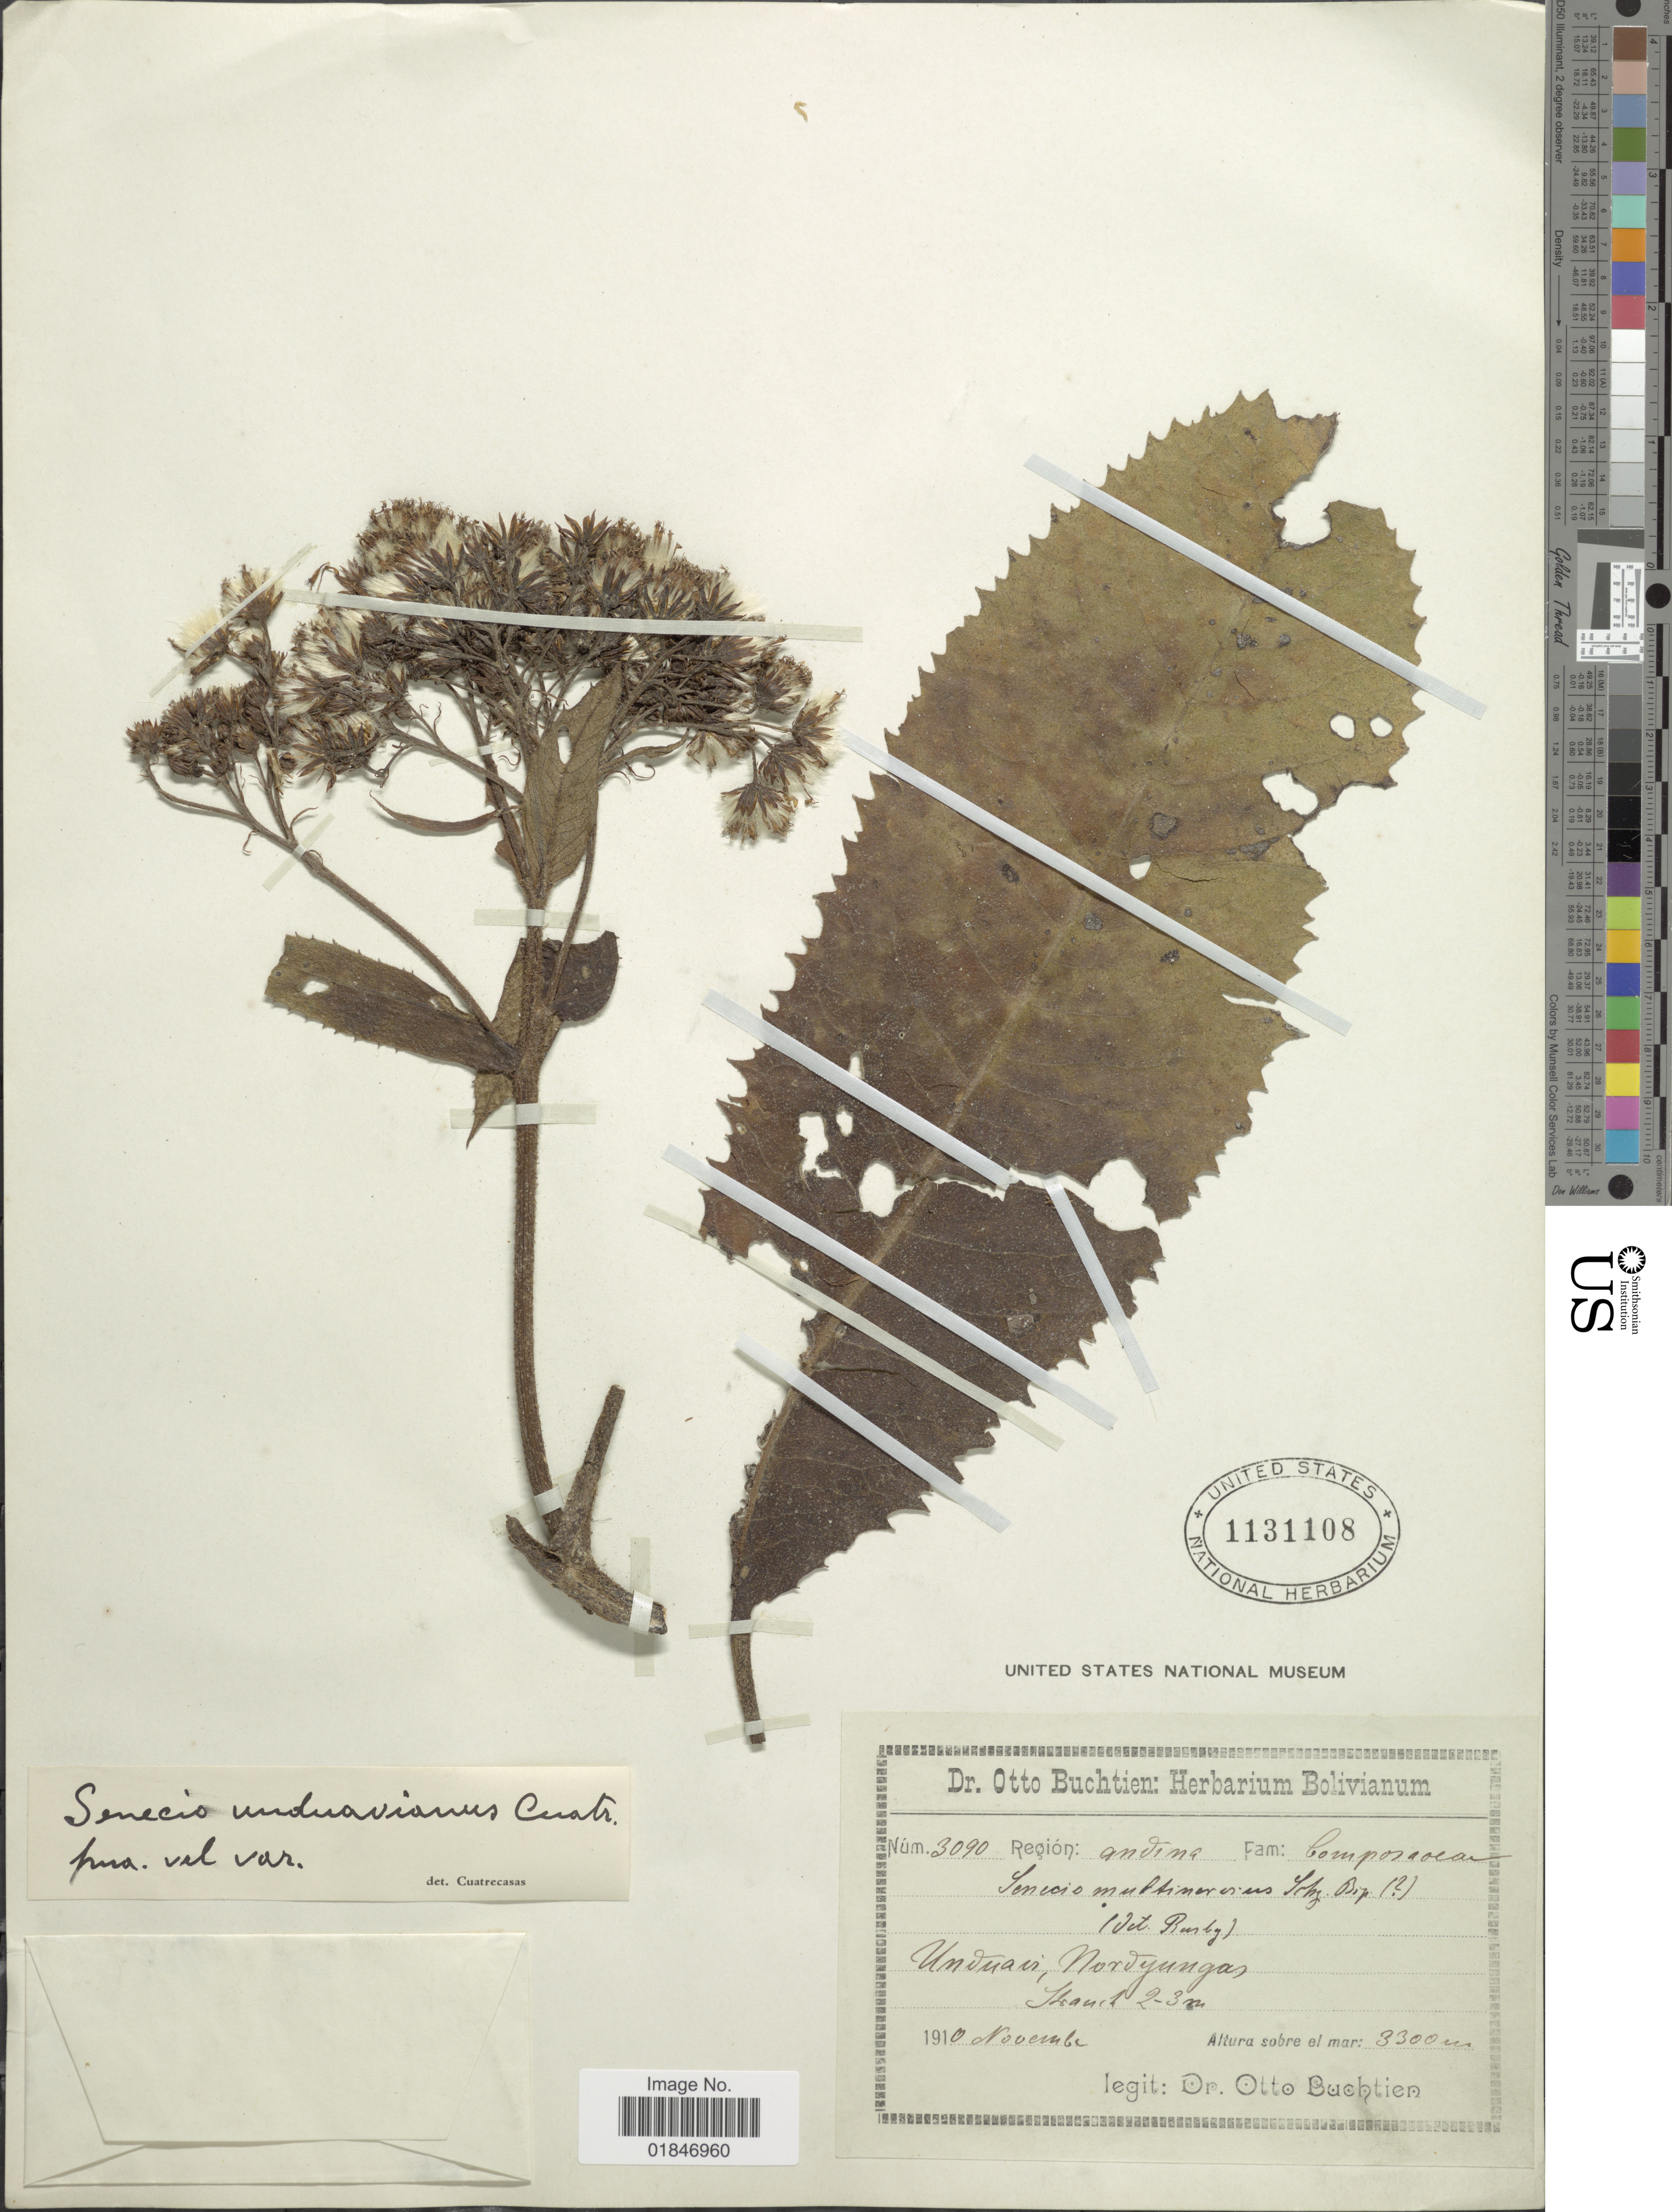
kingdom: Plantae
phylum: Tracheophyta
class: Magnoliopsida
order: Asterales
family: Asteraceae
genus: Dendrophorbium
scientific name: Dendrophorbium multinerve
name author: (Sch. Bip. ex Klatt) C. Jeffrey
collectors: O. Buchtien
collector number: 3090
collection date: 1910-11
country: Bolivia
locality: Unduavi, Nordyungas. Region Andina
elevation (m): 3300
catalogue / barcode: US 1131108